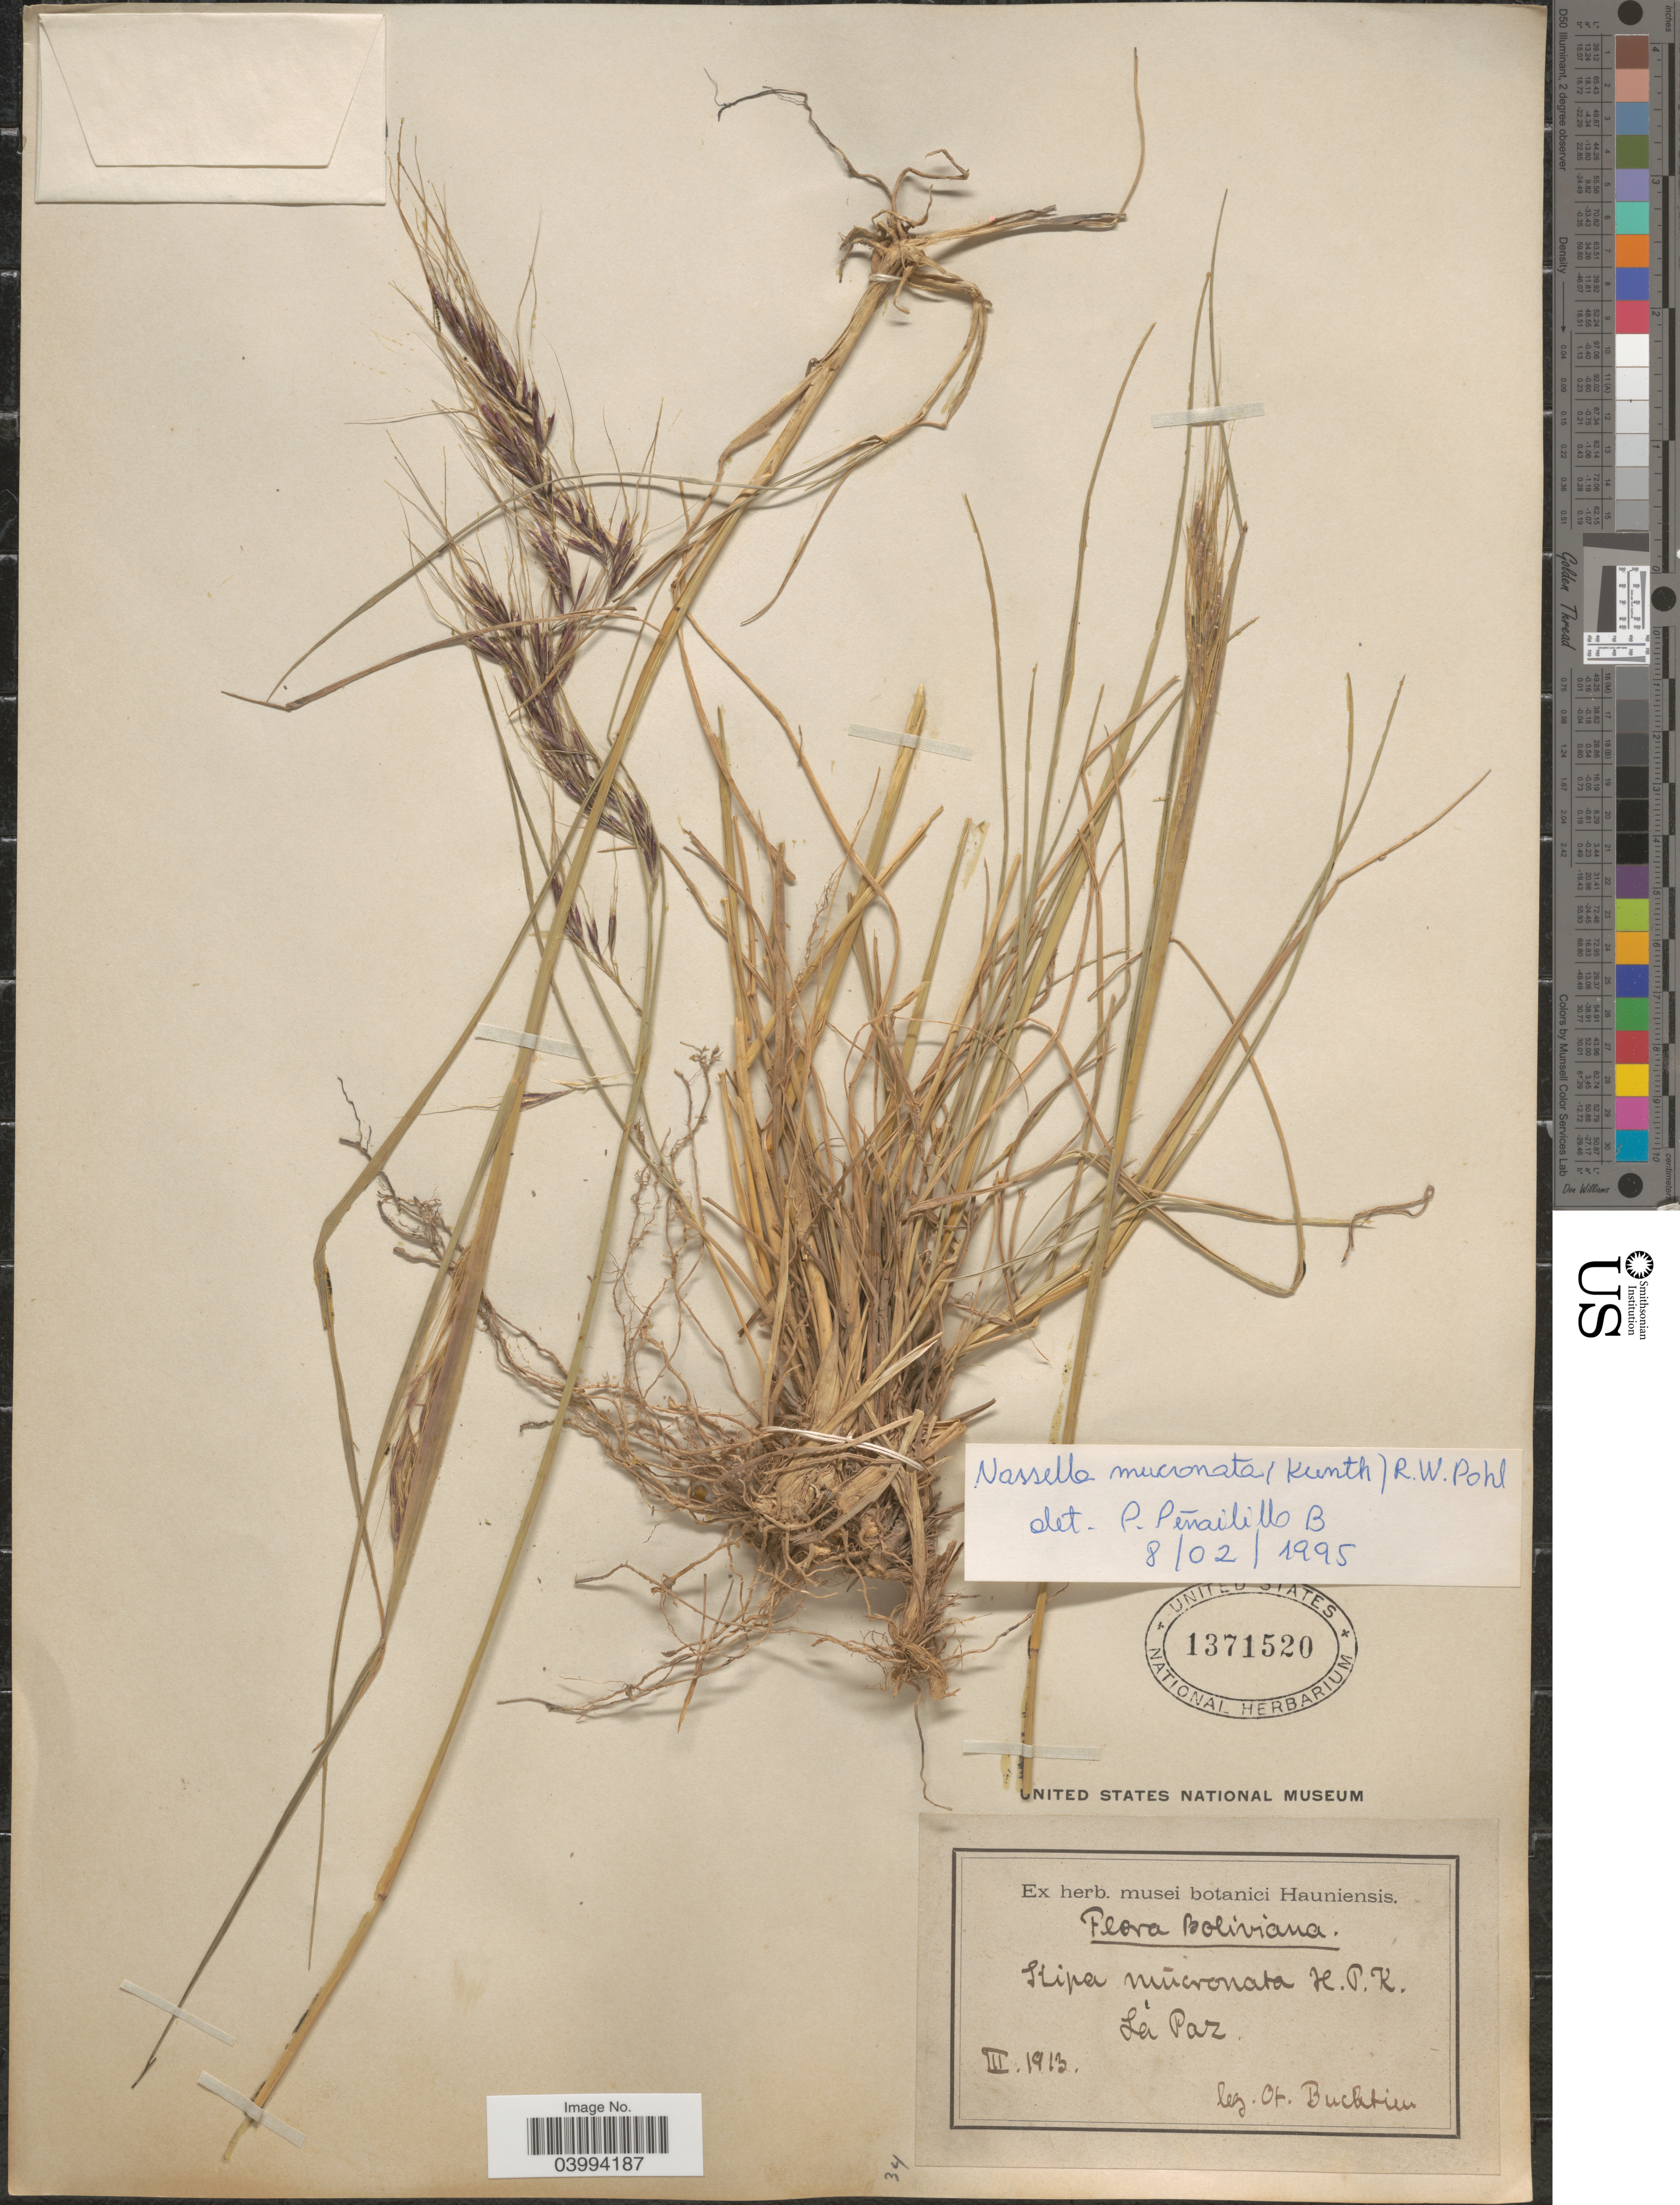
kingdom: Plantae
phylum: Tracheophyta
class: Liliopsida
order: Poales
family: Poaceae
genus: Nassella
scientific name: Nassella mucronata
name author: (Kunth) R.W. Pohl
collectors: O. Buchtien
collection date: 1913-03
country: Bolivia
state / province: La Paz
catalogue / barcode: US 1371520